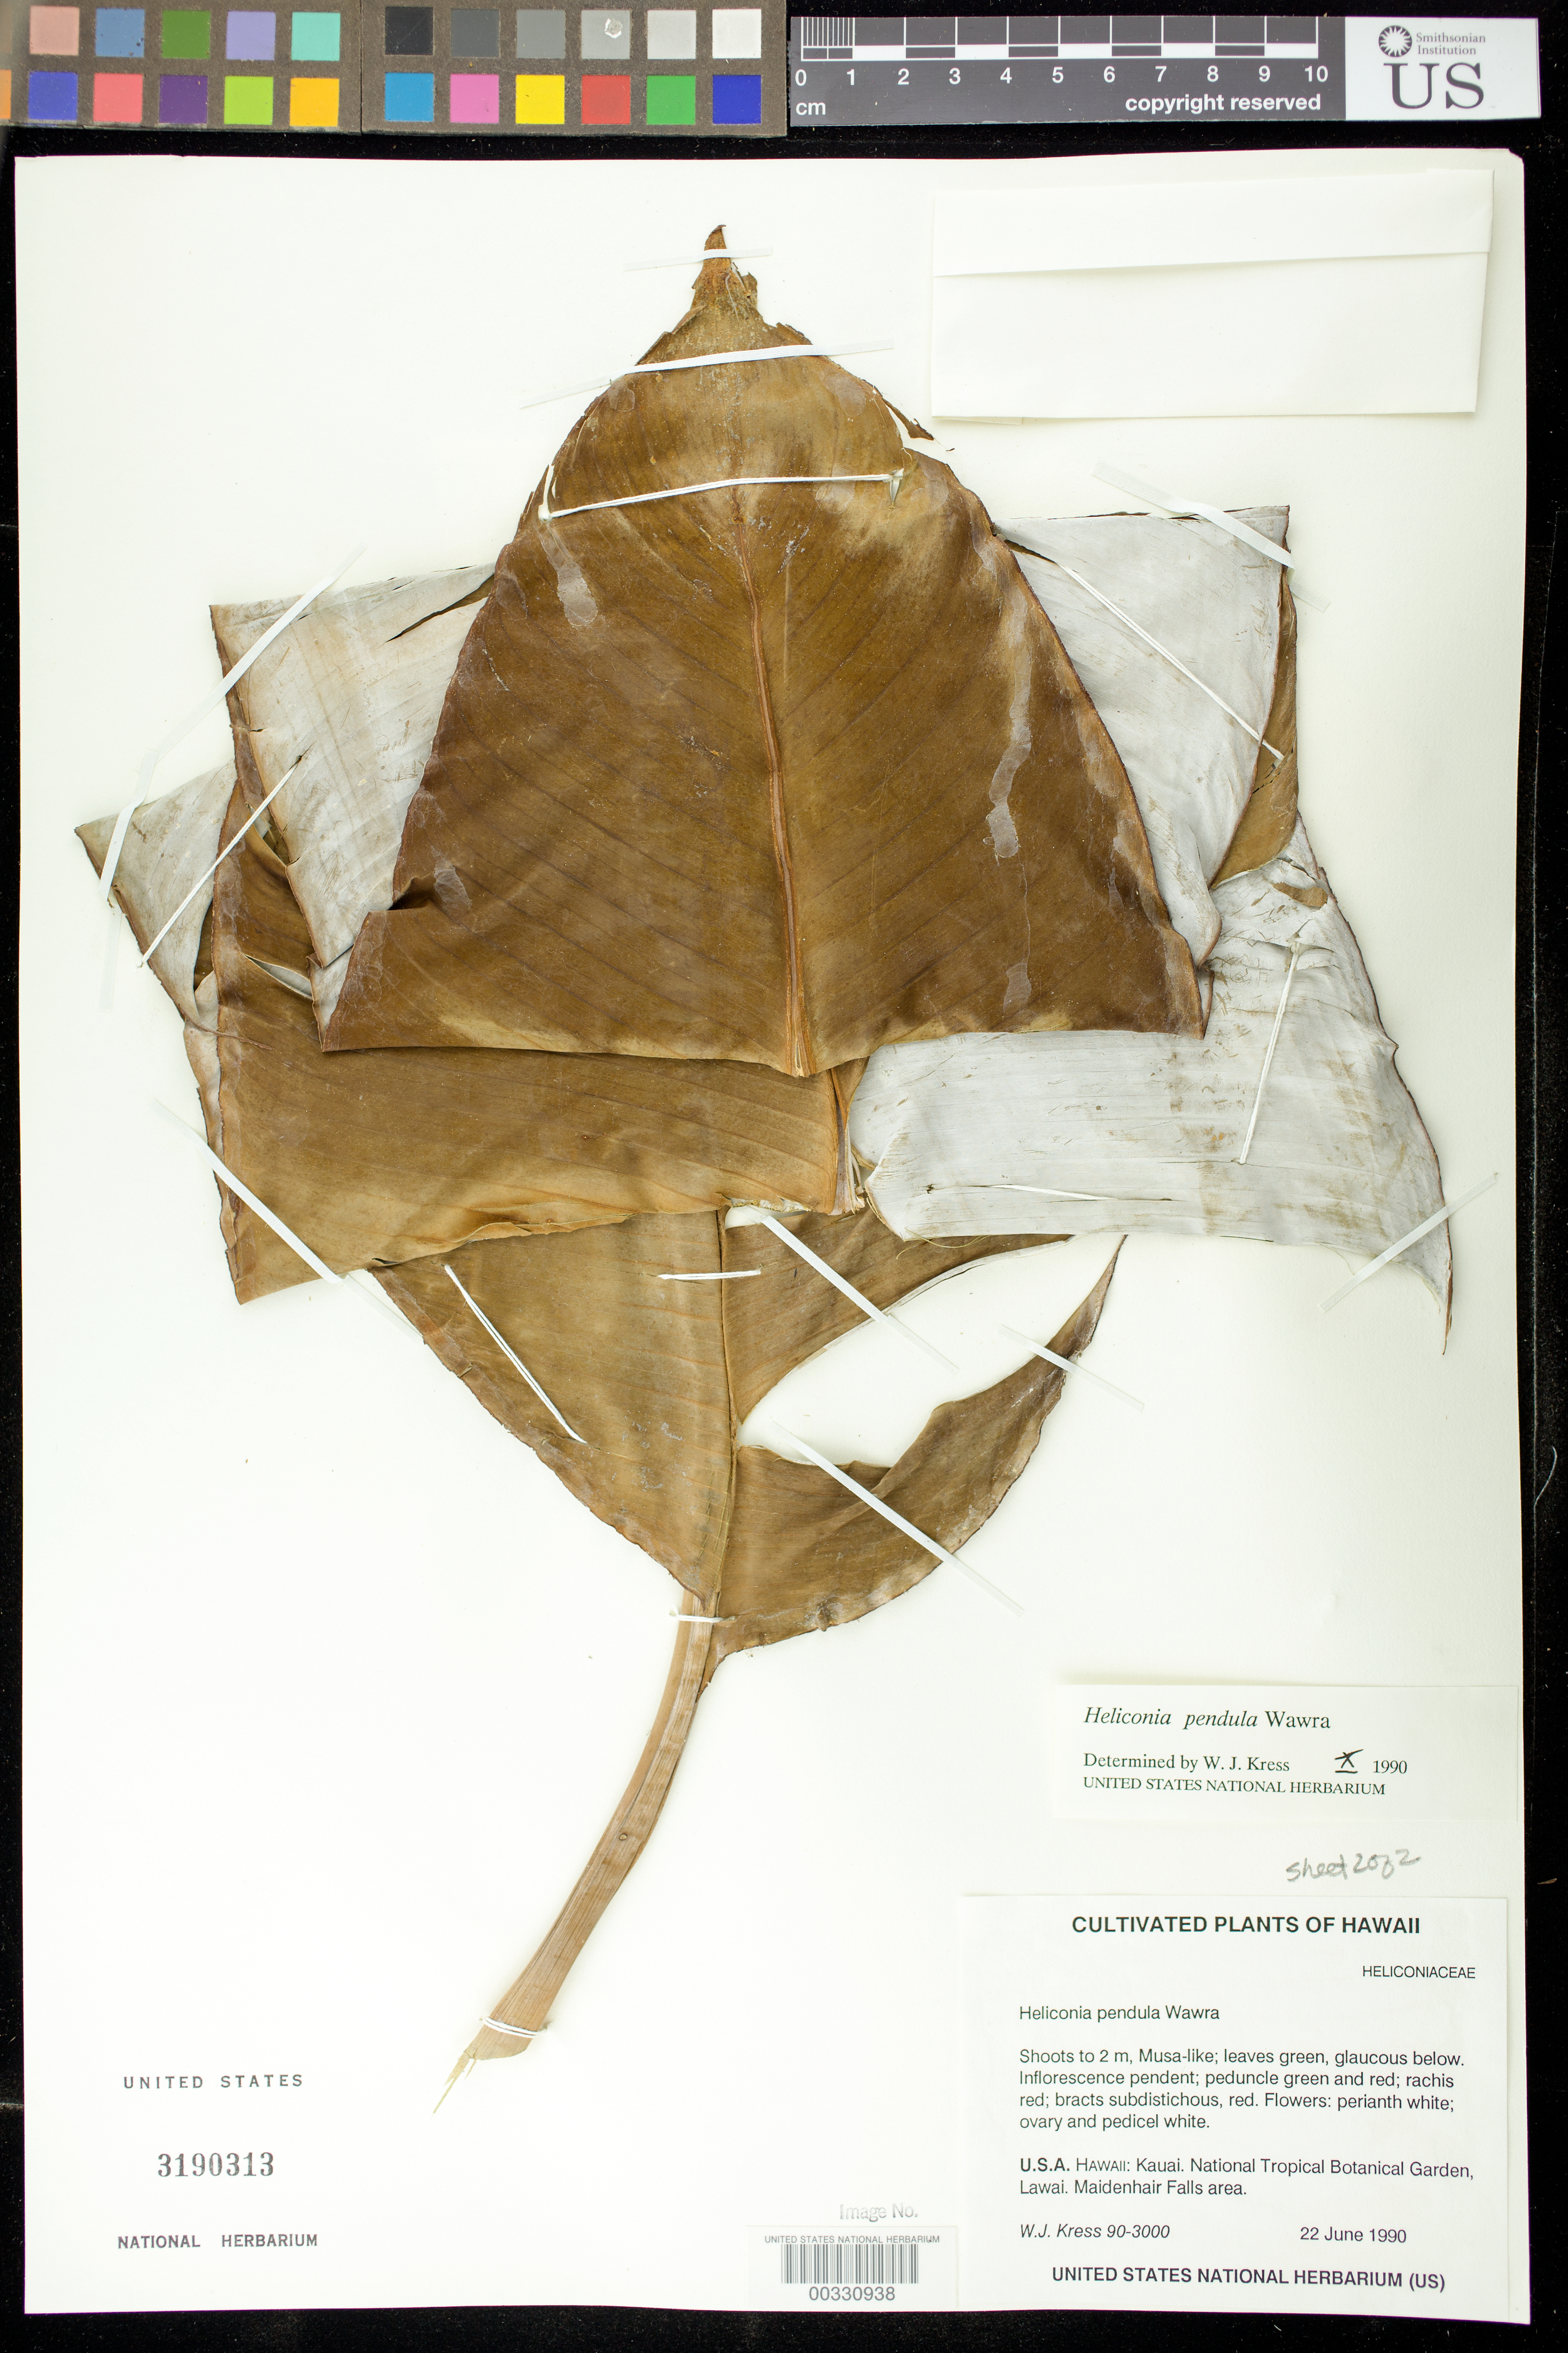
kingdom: Plantae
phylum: Tracheophyta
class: Liliopsida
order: Zingiberales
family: Heliconiaceae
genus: Heliconia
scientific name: Heliconia pendula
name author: Wawra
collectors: W. J. Kress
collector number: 90-3000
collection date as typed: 22 Jun 1990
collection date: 1990-06-22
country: United States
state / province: Florida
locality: Southern Florida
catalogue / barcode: US 3190313